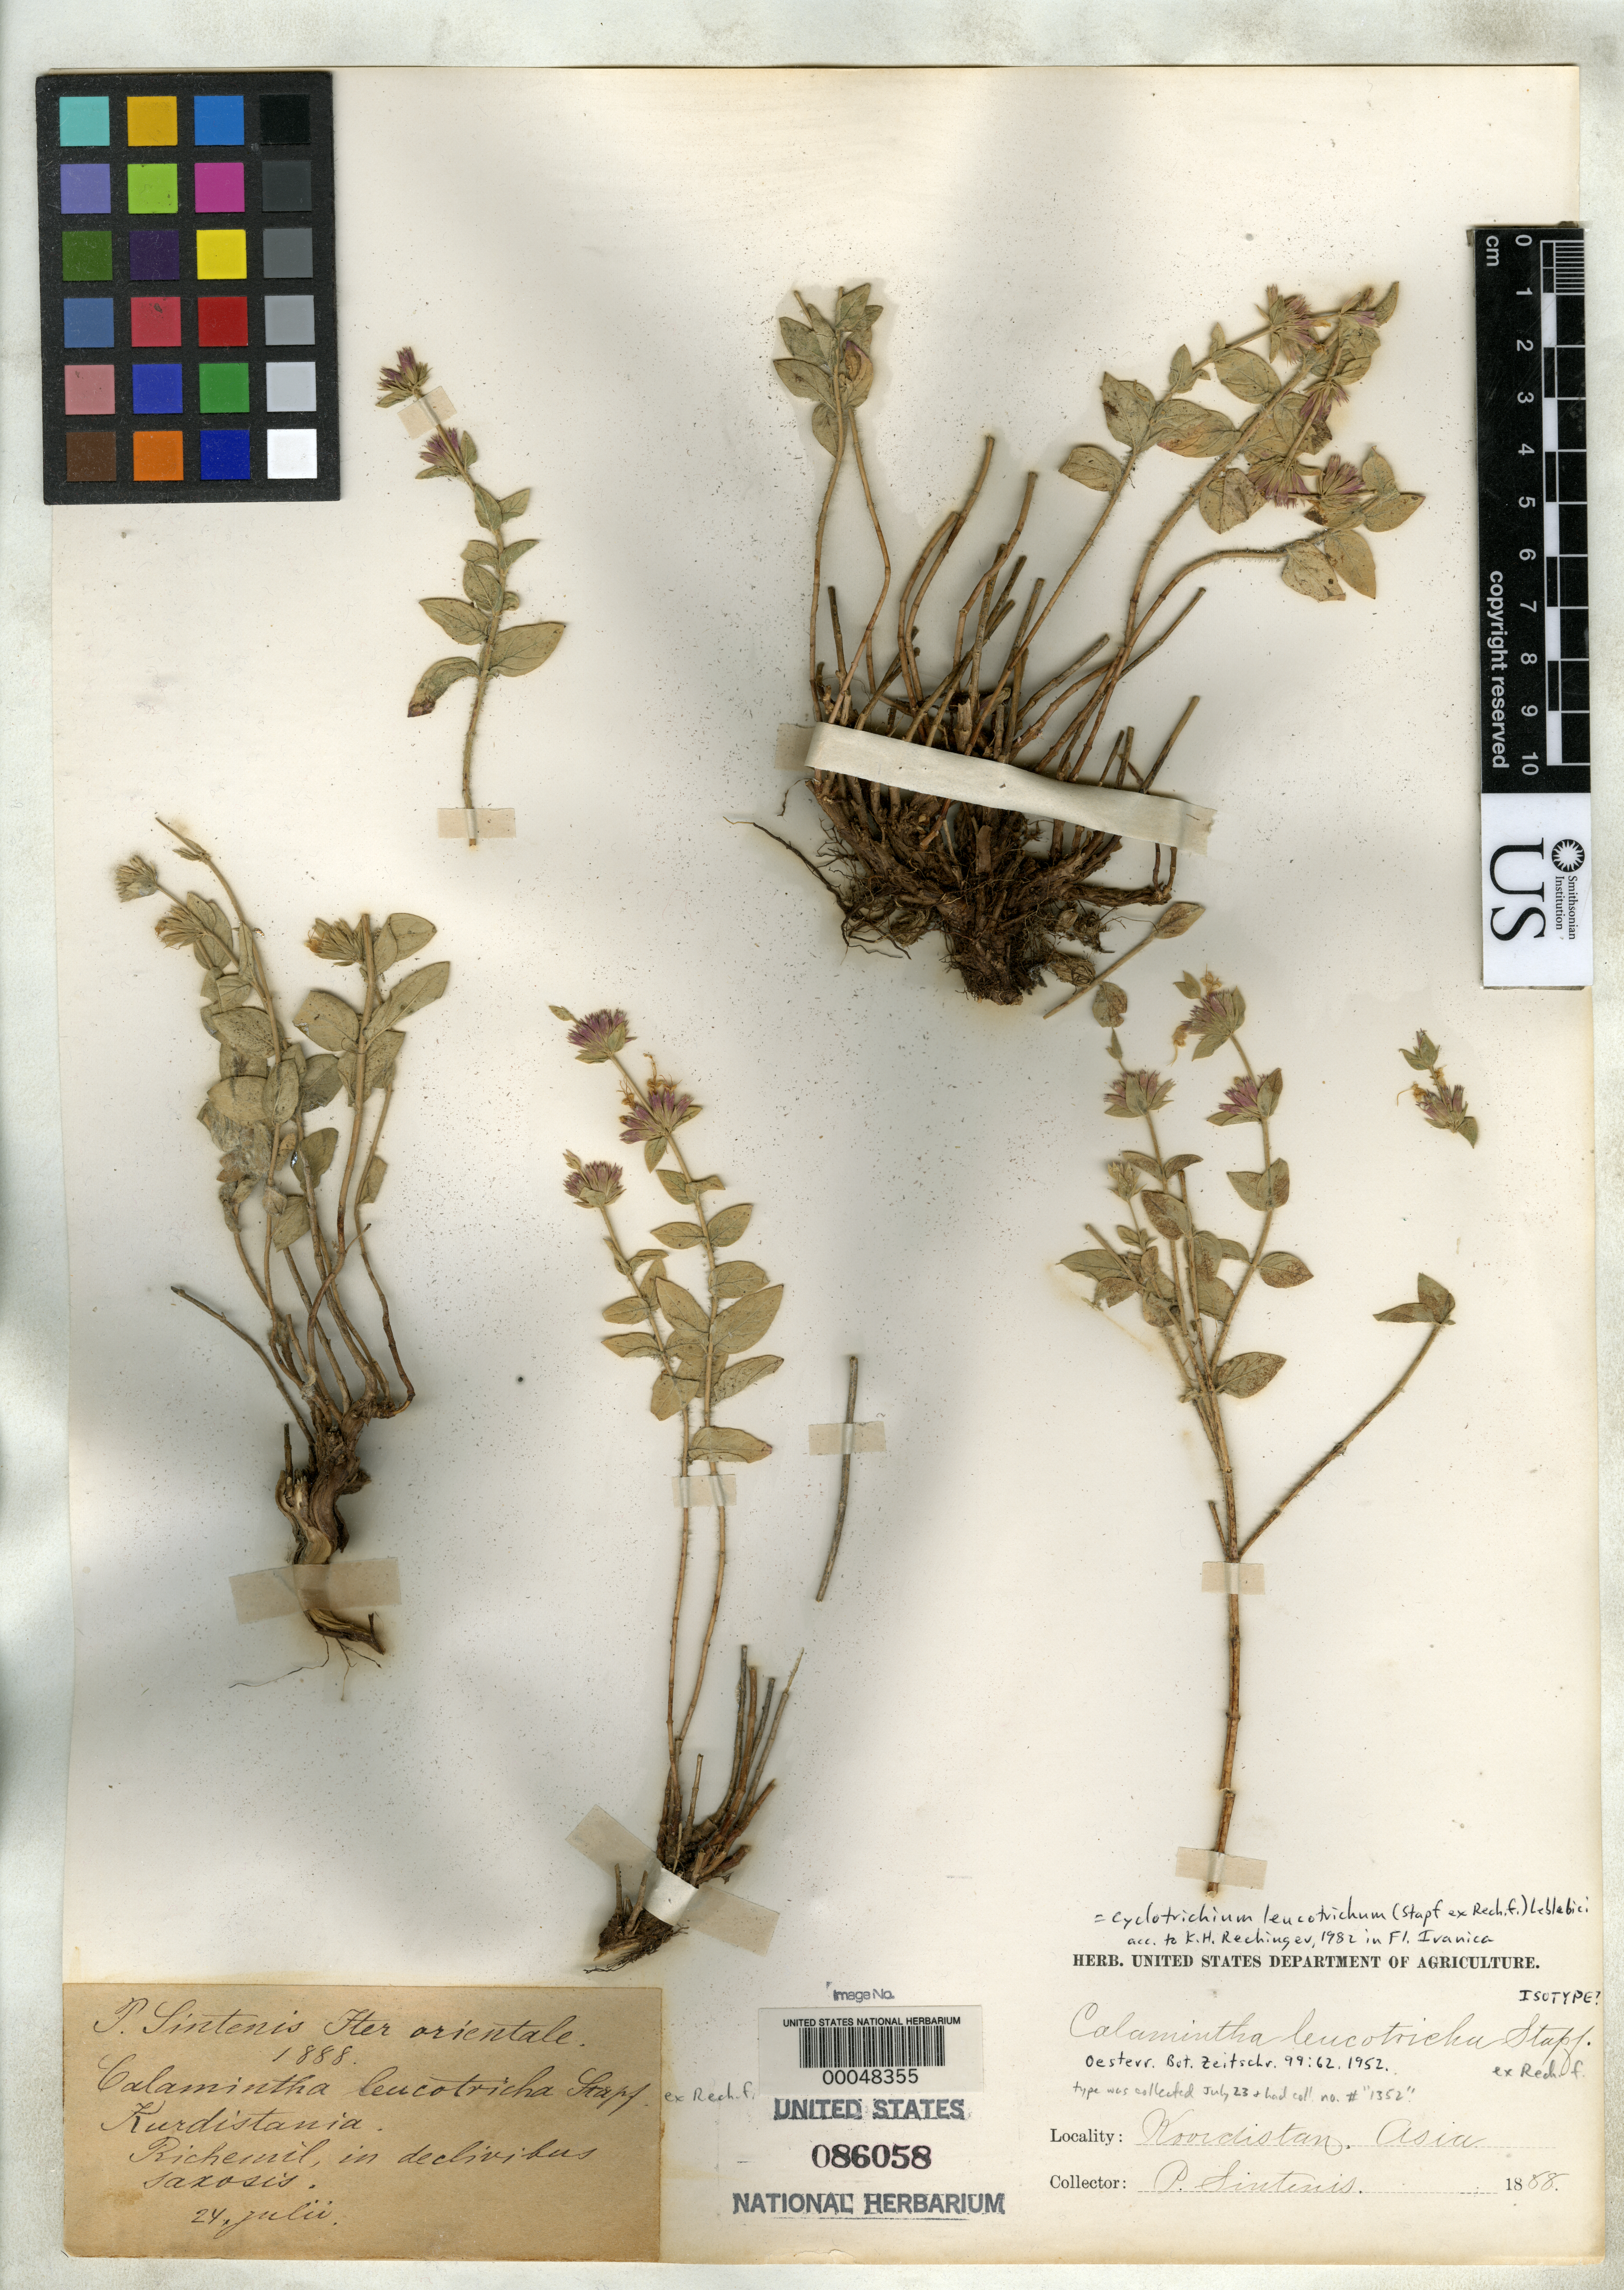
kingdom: Plantae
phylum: Tracheophyta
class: Magnoliopsida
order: Lamiales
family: Lamiaceae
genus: Calamintha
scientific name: Calamintha leucotricha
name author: Stapf ex Rech. f.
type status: Isotype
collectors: P. Sintenis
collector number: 1352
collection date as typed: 24 Jul 1888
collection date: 1888-07-24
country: Turkey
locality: Kurdistan. Mardin: Rischemil declivibus saxosis.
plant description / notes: This collection is part of Paul Sintenis' “Iter Orientale 1888” trip, and the collector number is 1352.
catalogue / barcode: US 86058